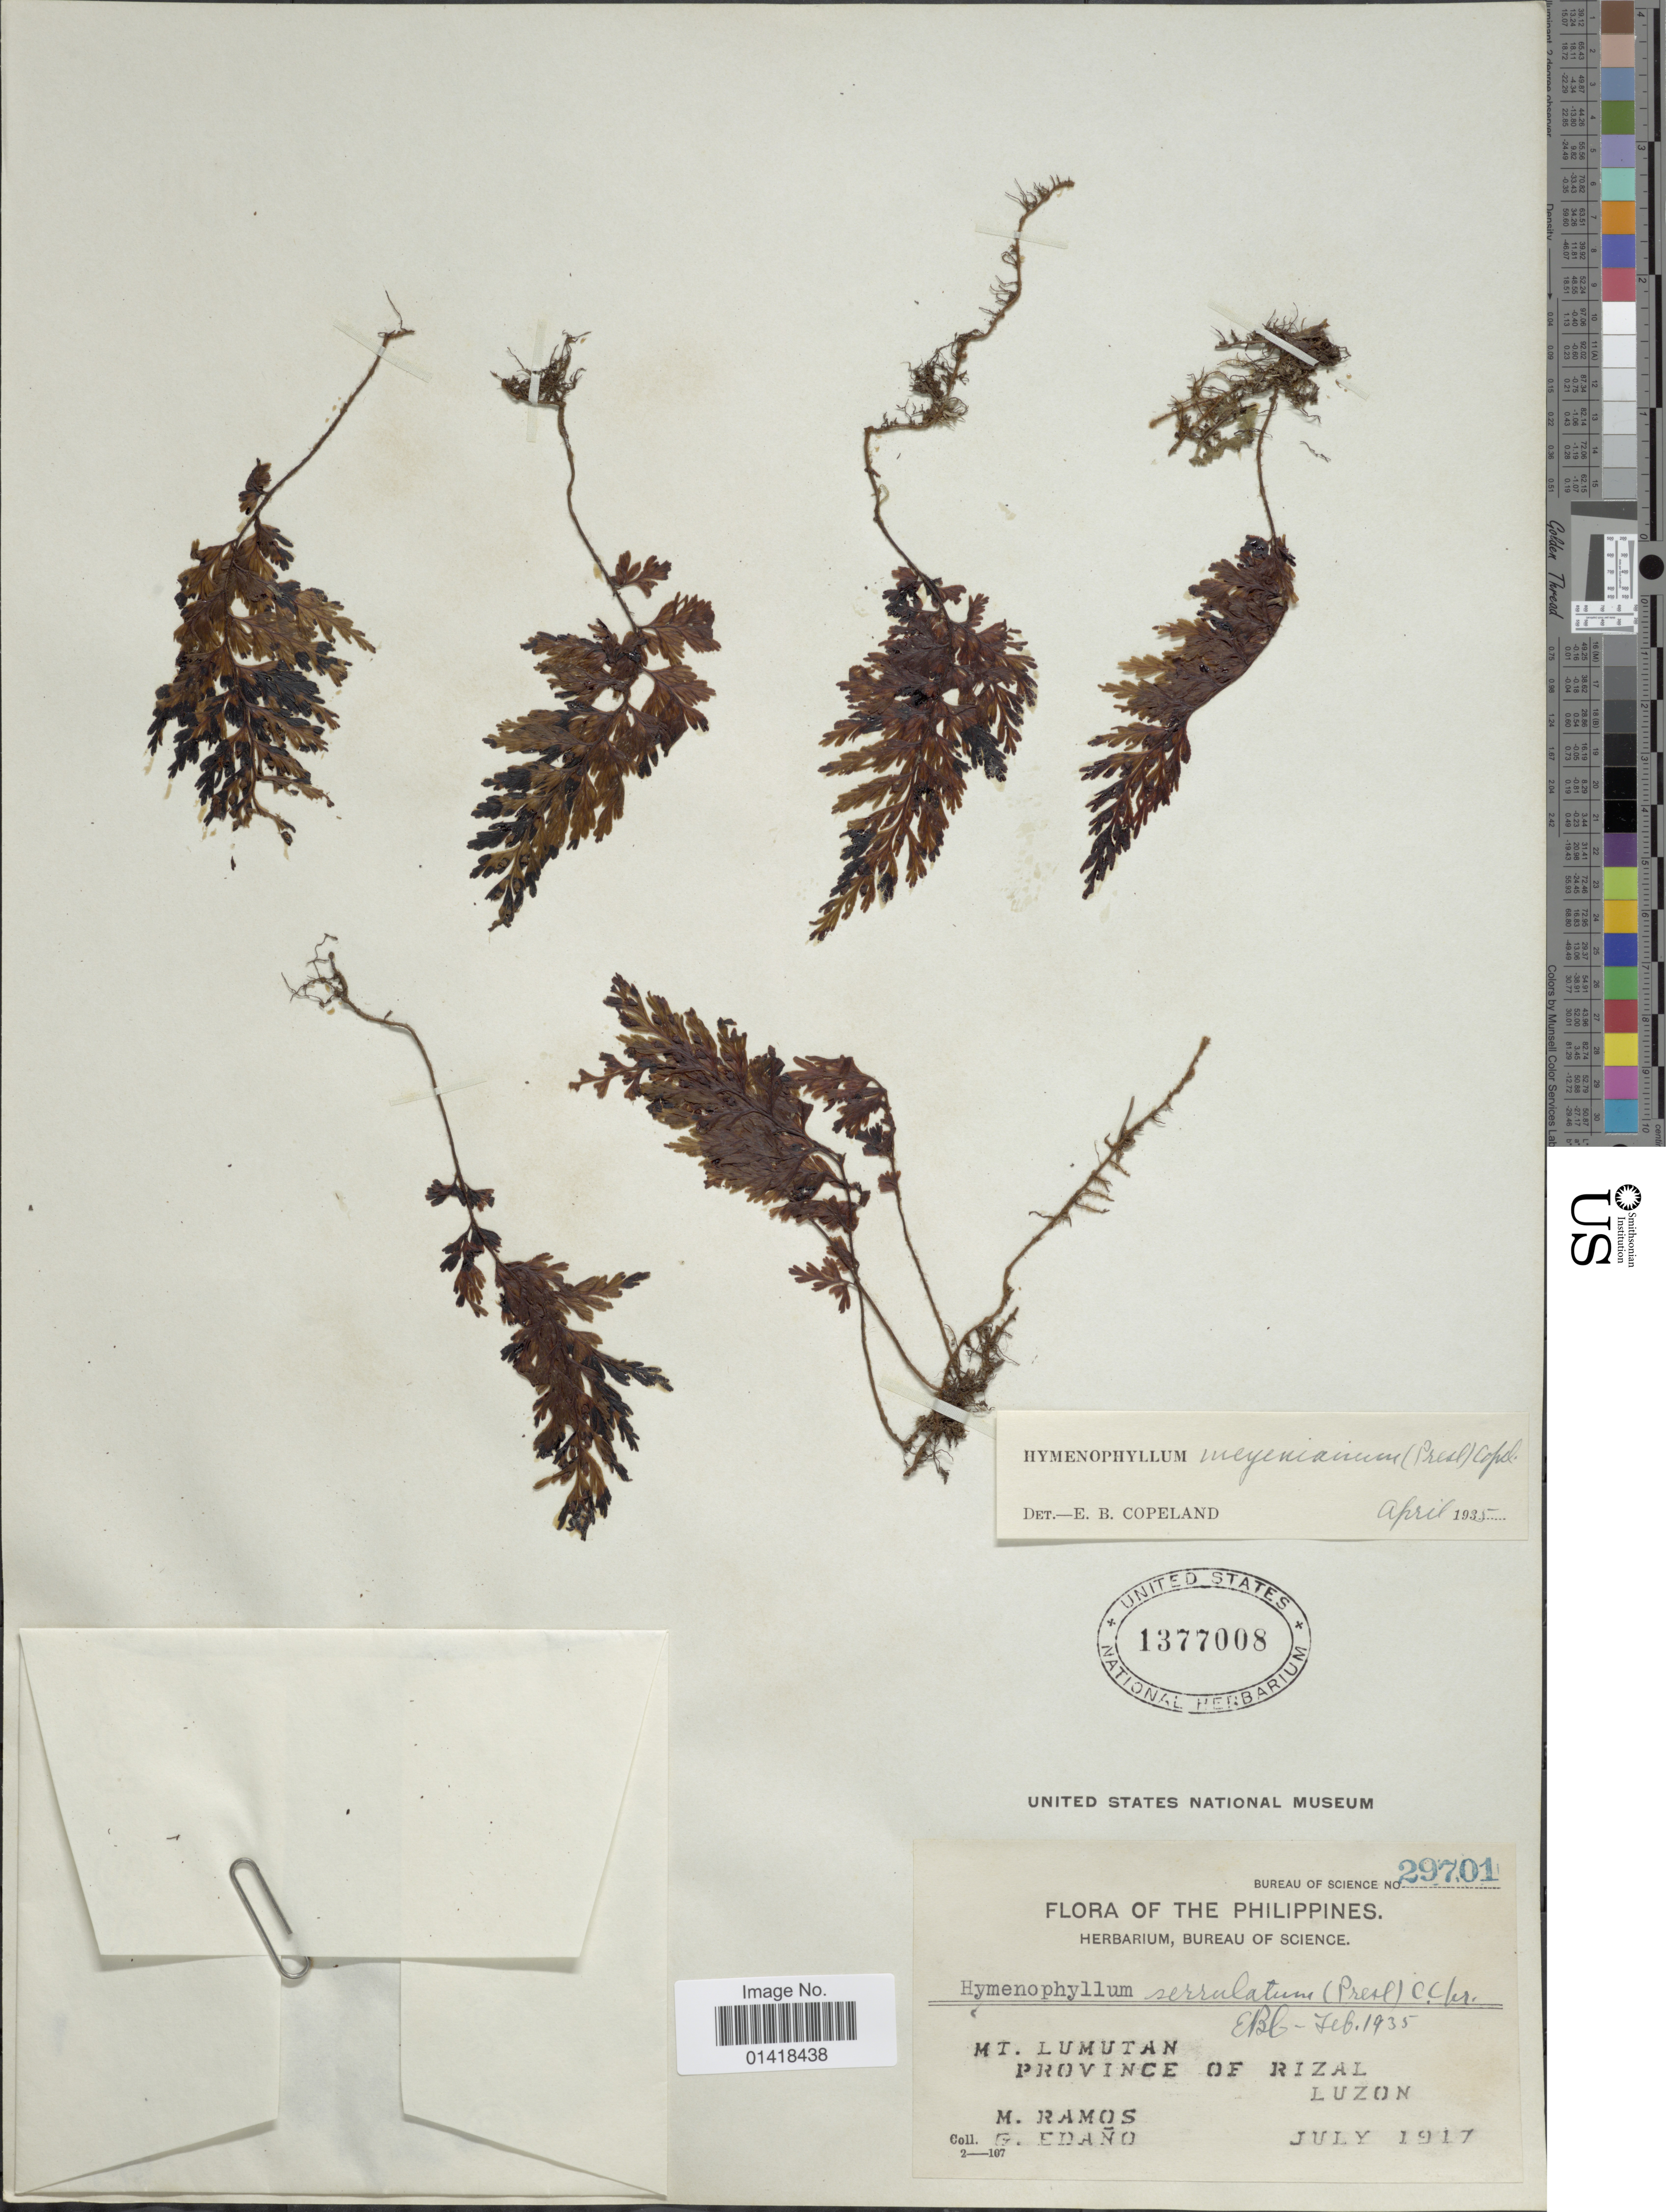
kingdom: Plantae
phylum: Tracheophyta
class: Polypodiopsida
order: Hymenophyllales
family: Hymenophyllaceae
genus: Hymenophyllum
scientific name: Hymenophyllum meyenianum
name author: (C. Presl) Copel.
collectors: M. Ramos & G. Edaño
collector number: Bureau of Science 29701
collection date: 1917-07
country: Philippines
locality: The Philippines. Mt. Lumutan. Province of Rizal. Luzon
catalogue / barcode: US 1377008